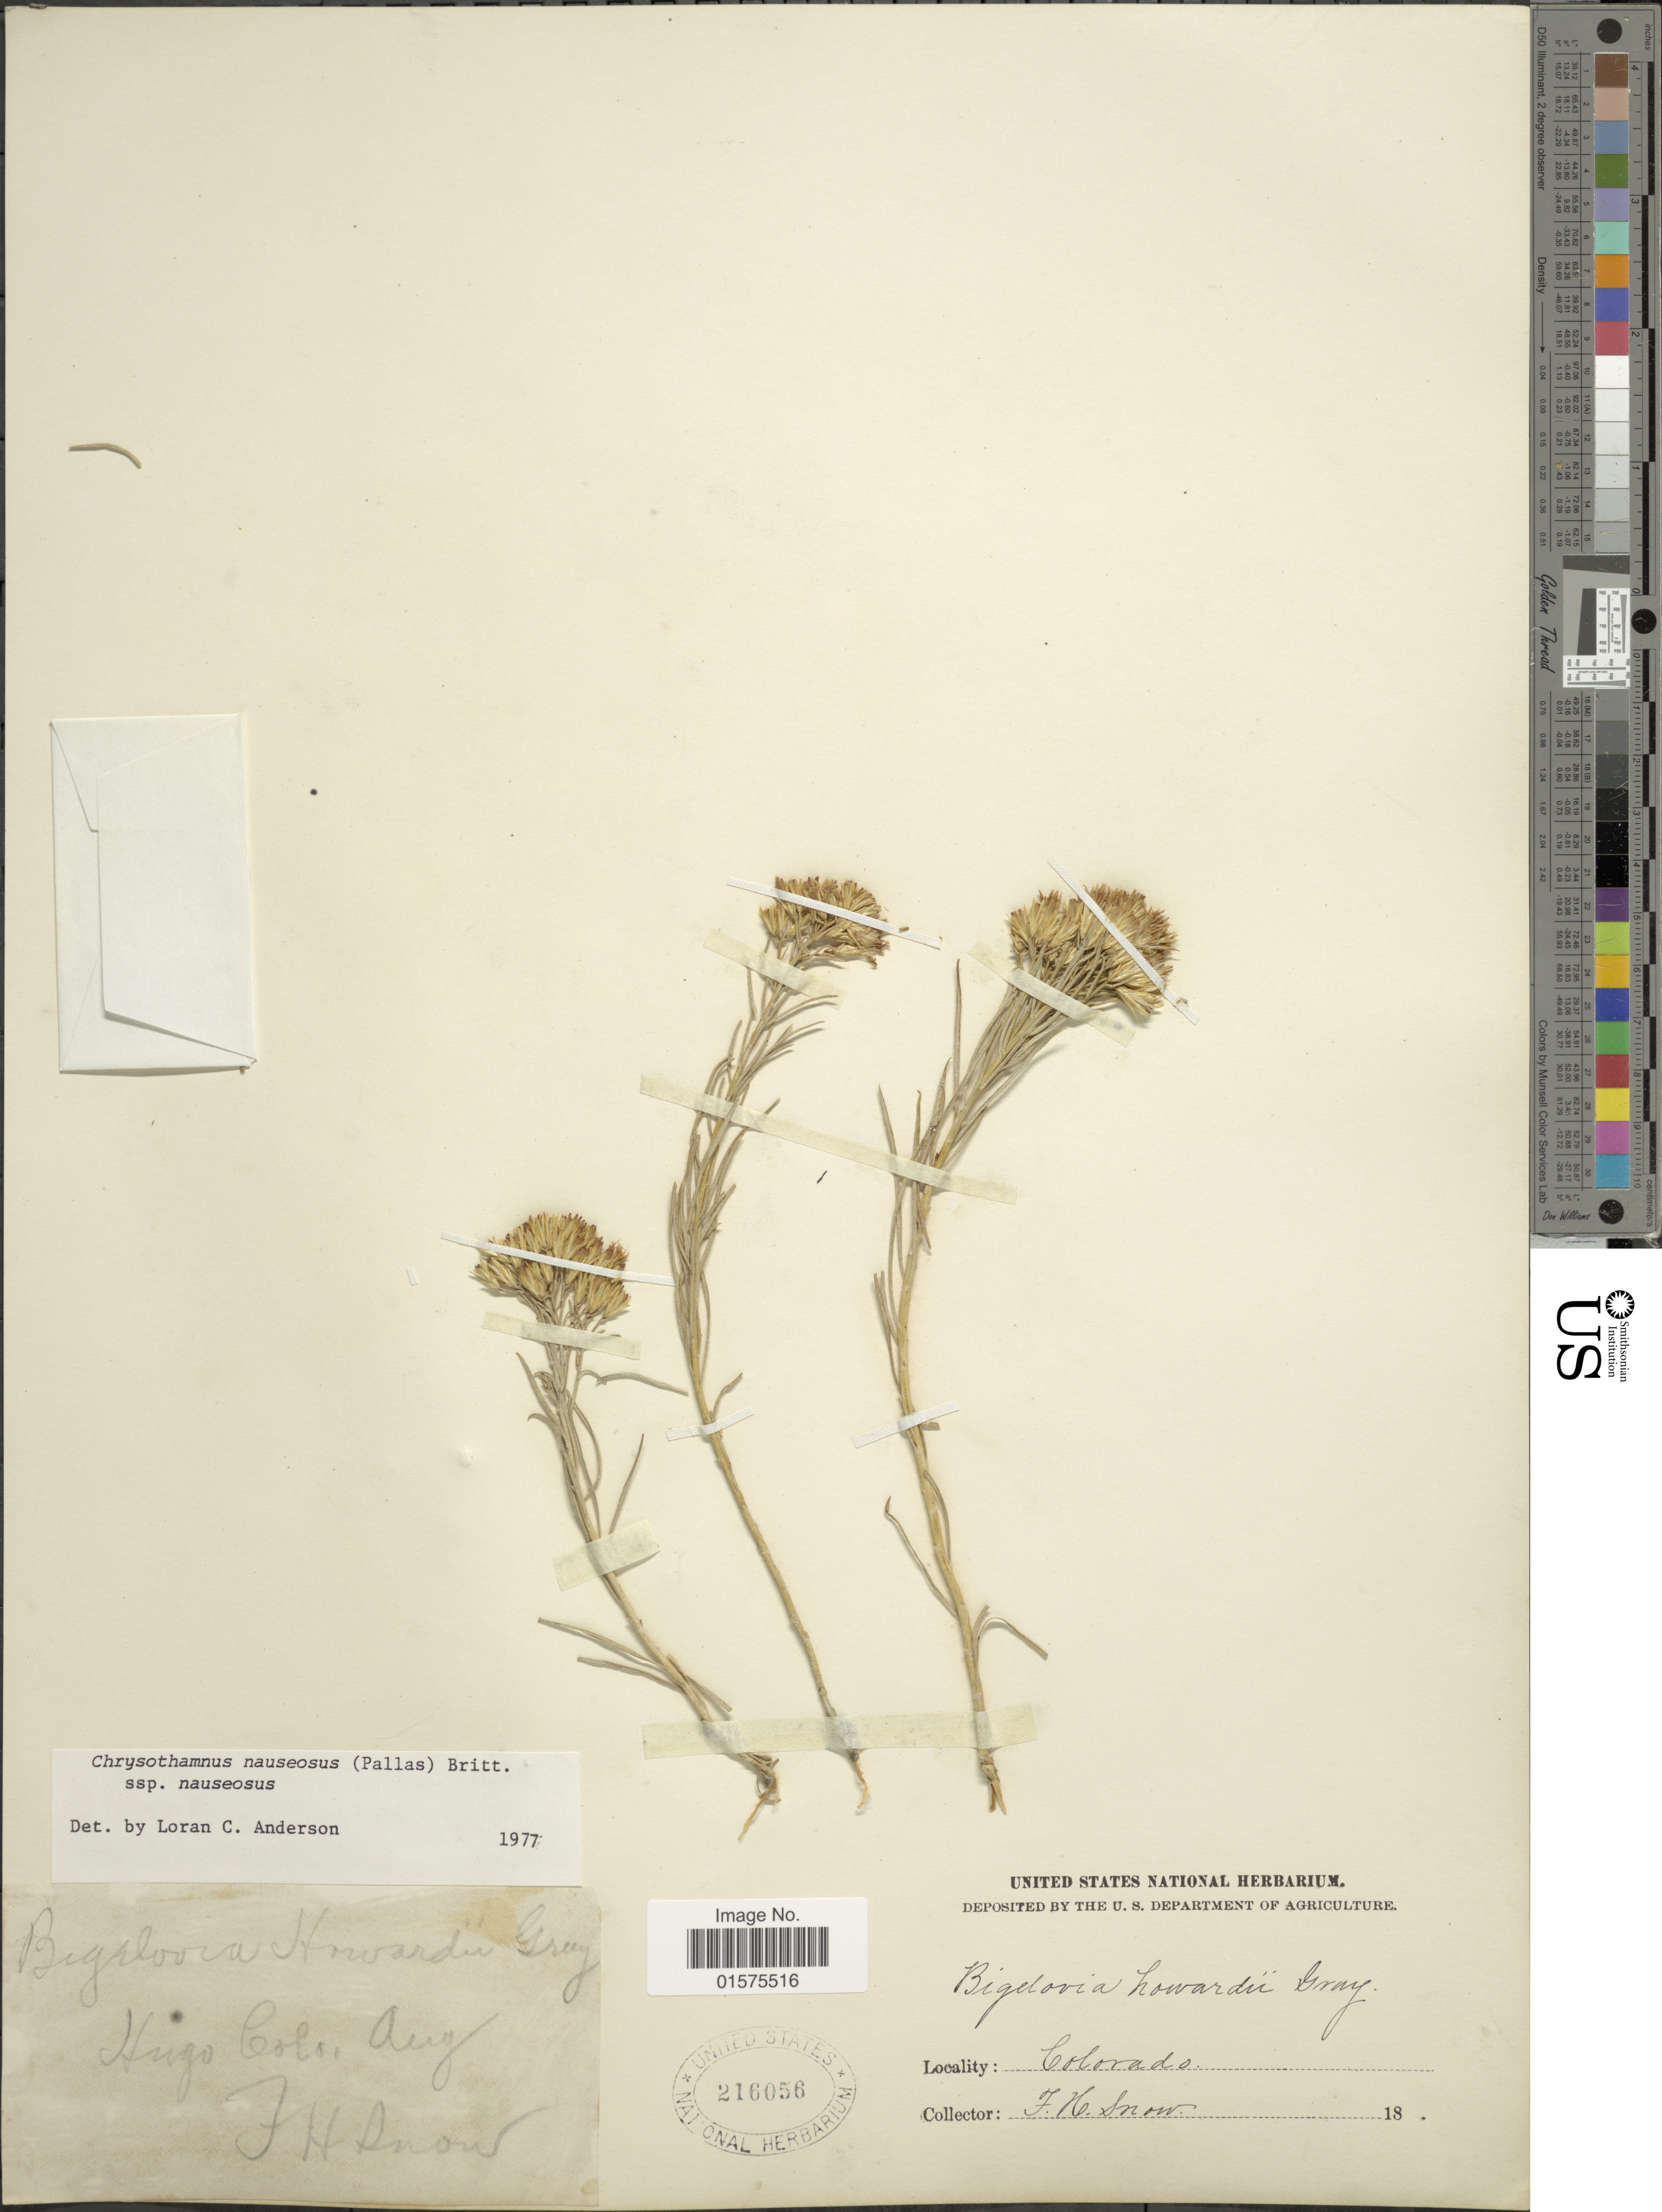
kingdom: Plantae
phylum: Tracheophyta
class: Magnoliopsida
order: Asterales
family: Asteraceae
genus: Ericameria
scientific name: Ericameria nauseosa var. nauseosa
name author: (Pall. ex Pursh) G.L. Nesom & G.I. Baird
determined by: Urbatsch, Lowell E., Curator (LSU), Louisiana State University (UNITED STATES)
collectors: F. H. Snow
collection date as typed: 18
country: United States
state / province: Colorado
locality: Hugo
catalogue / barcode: US 216056